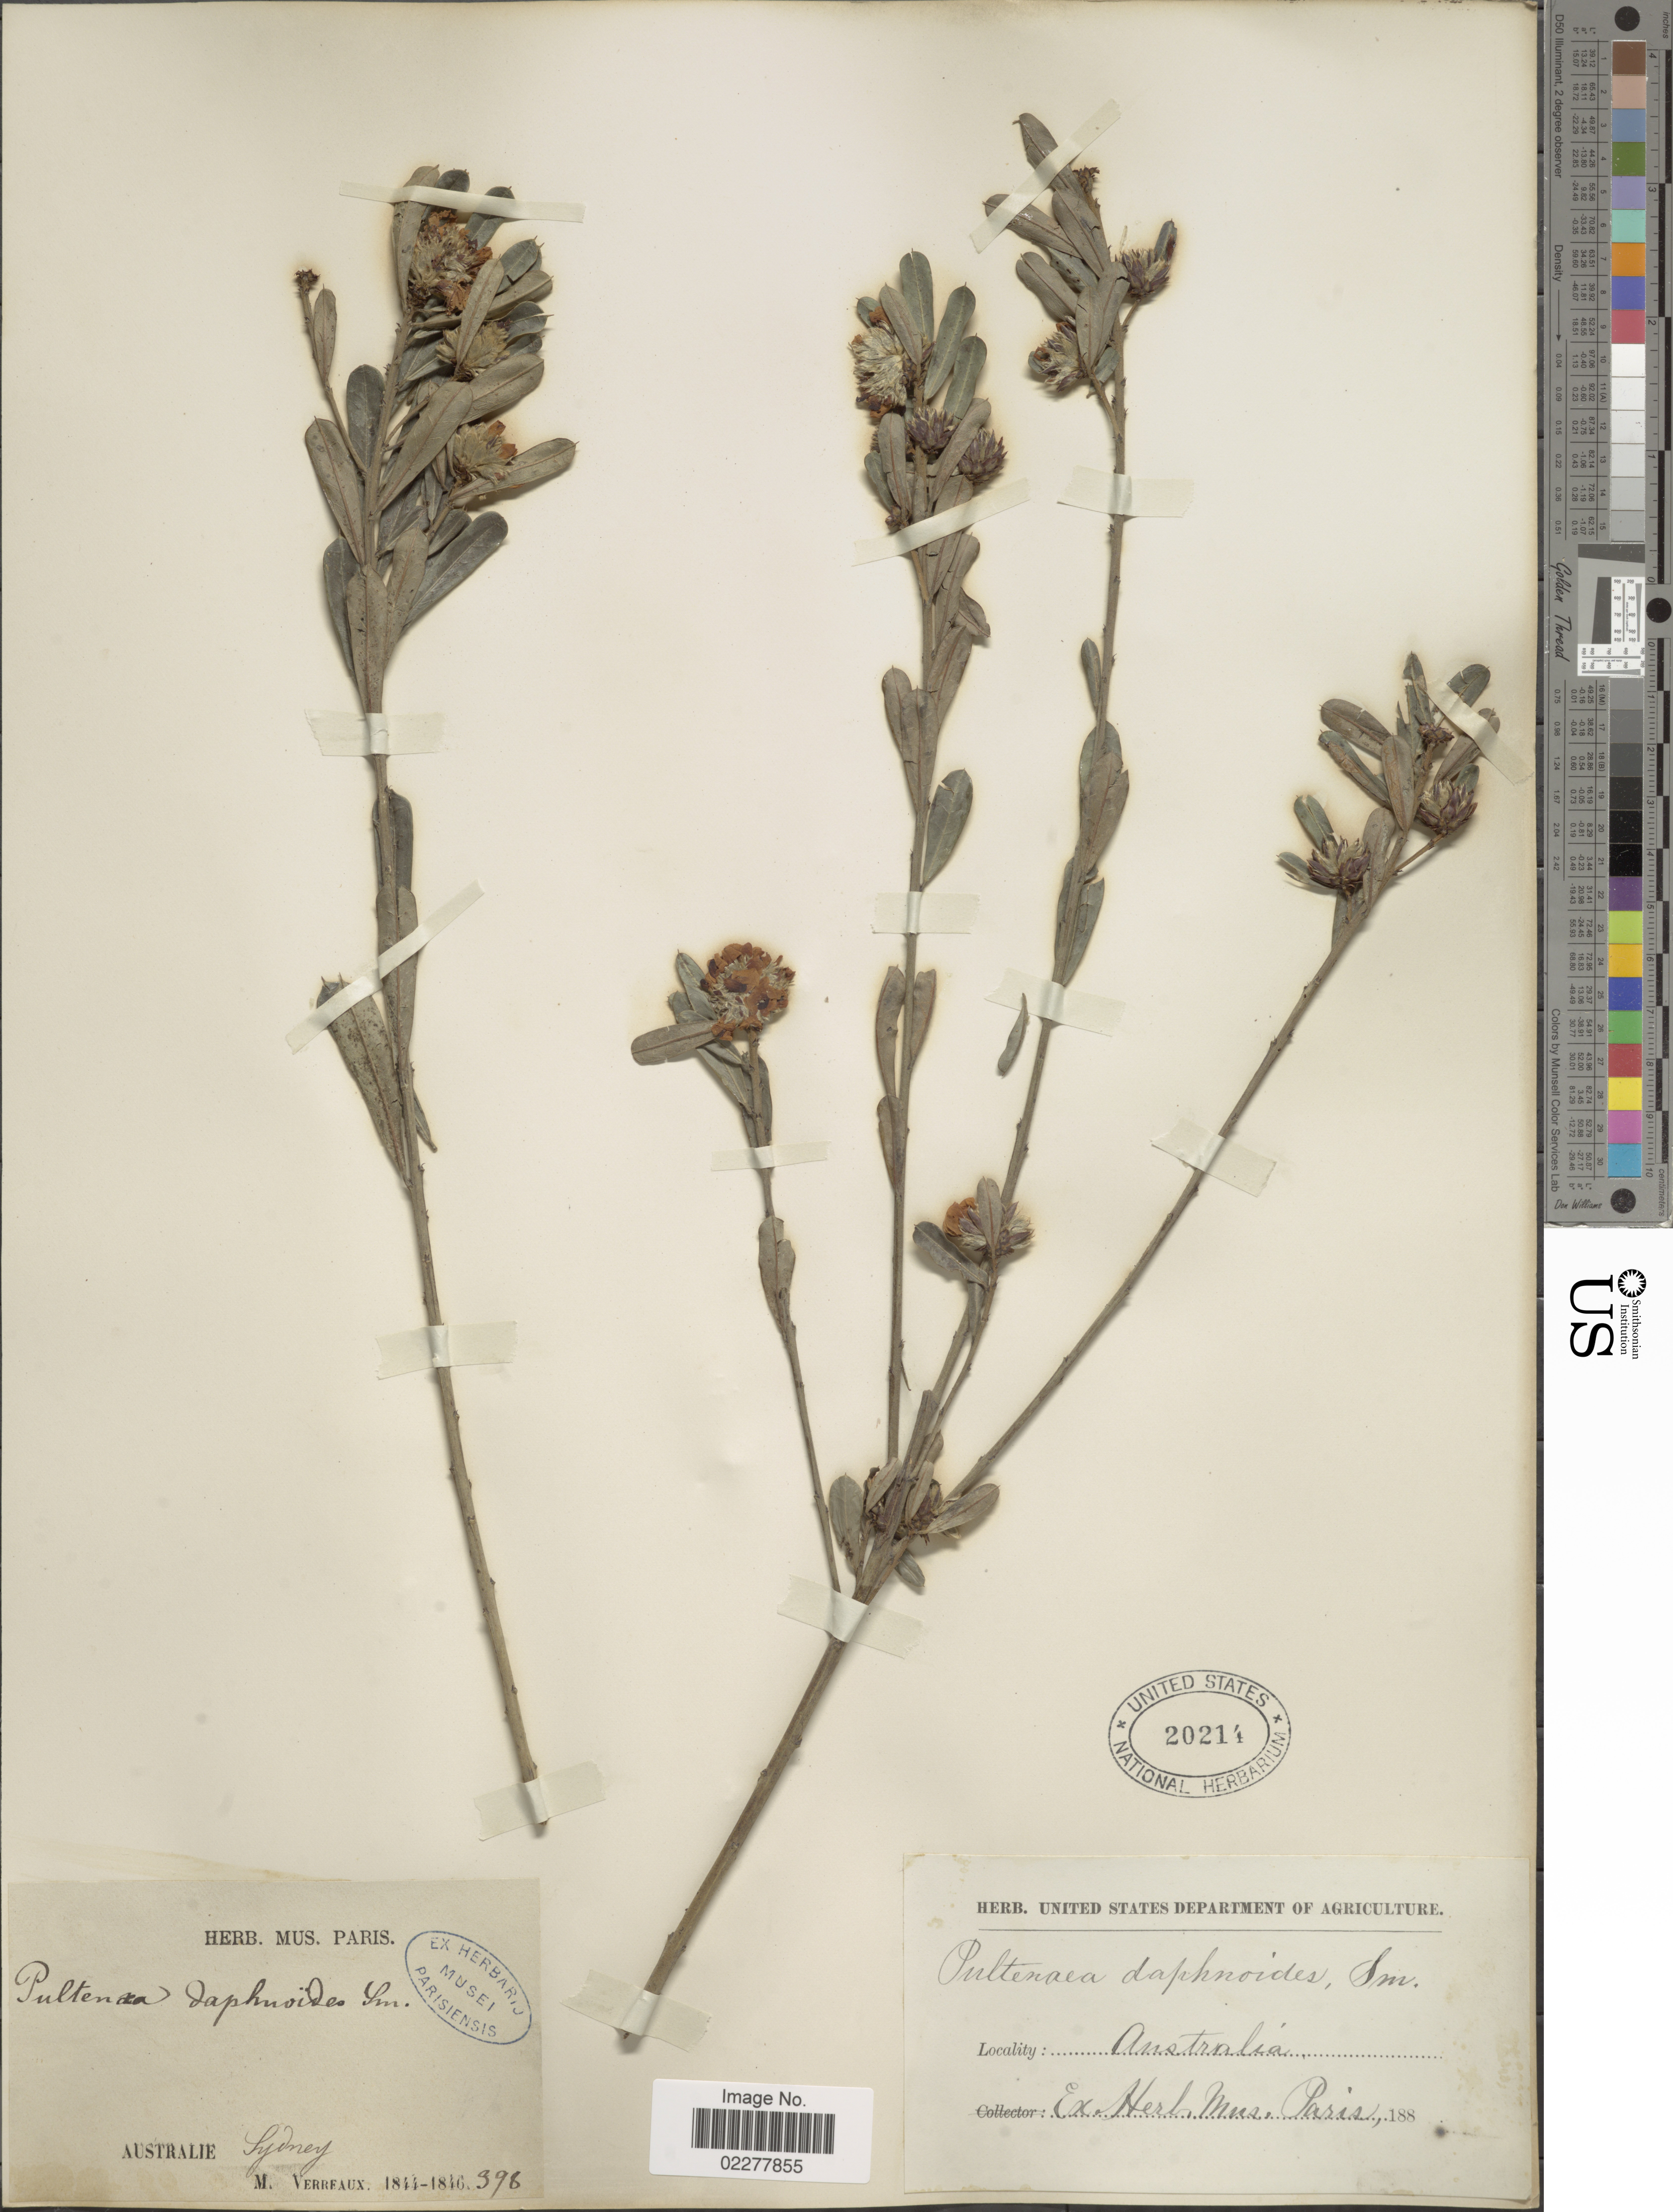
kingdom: Plantae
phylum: Tracheophyta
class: Magnoliopsida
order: Fabales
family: Fabaceae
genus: Pultenaea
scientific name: Pultenaea daphnoides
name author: J.C. Wendl.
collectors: M. Verreaux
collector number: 398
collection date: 1844/1846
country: Australia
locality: Australie. Sydney.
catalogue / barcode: US 20214